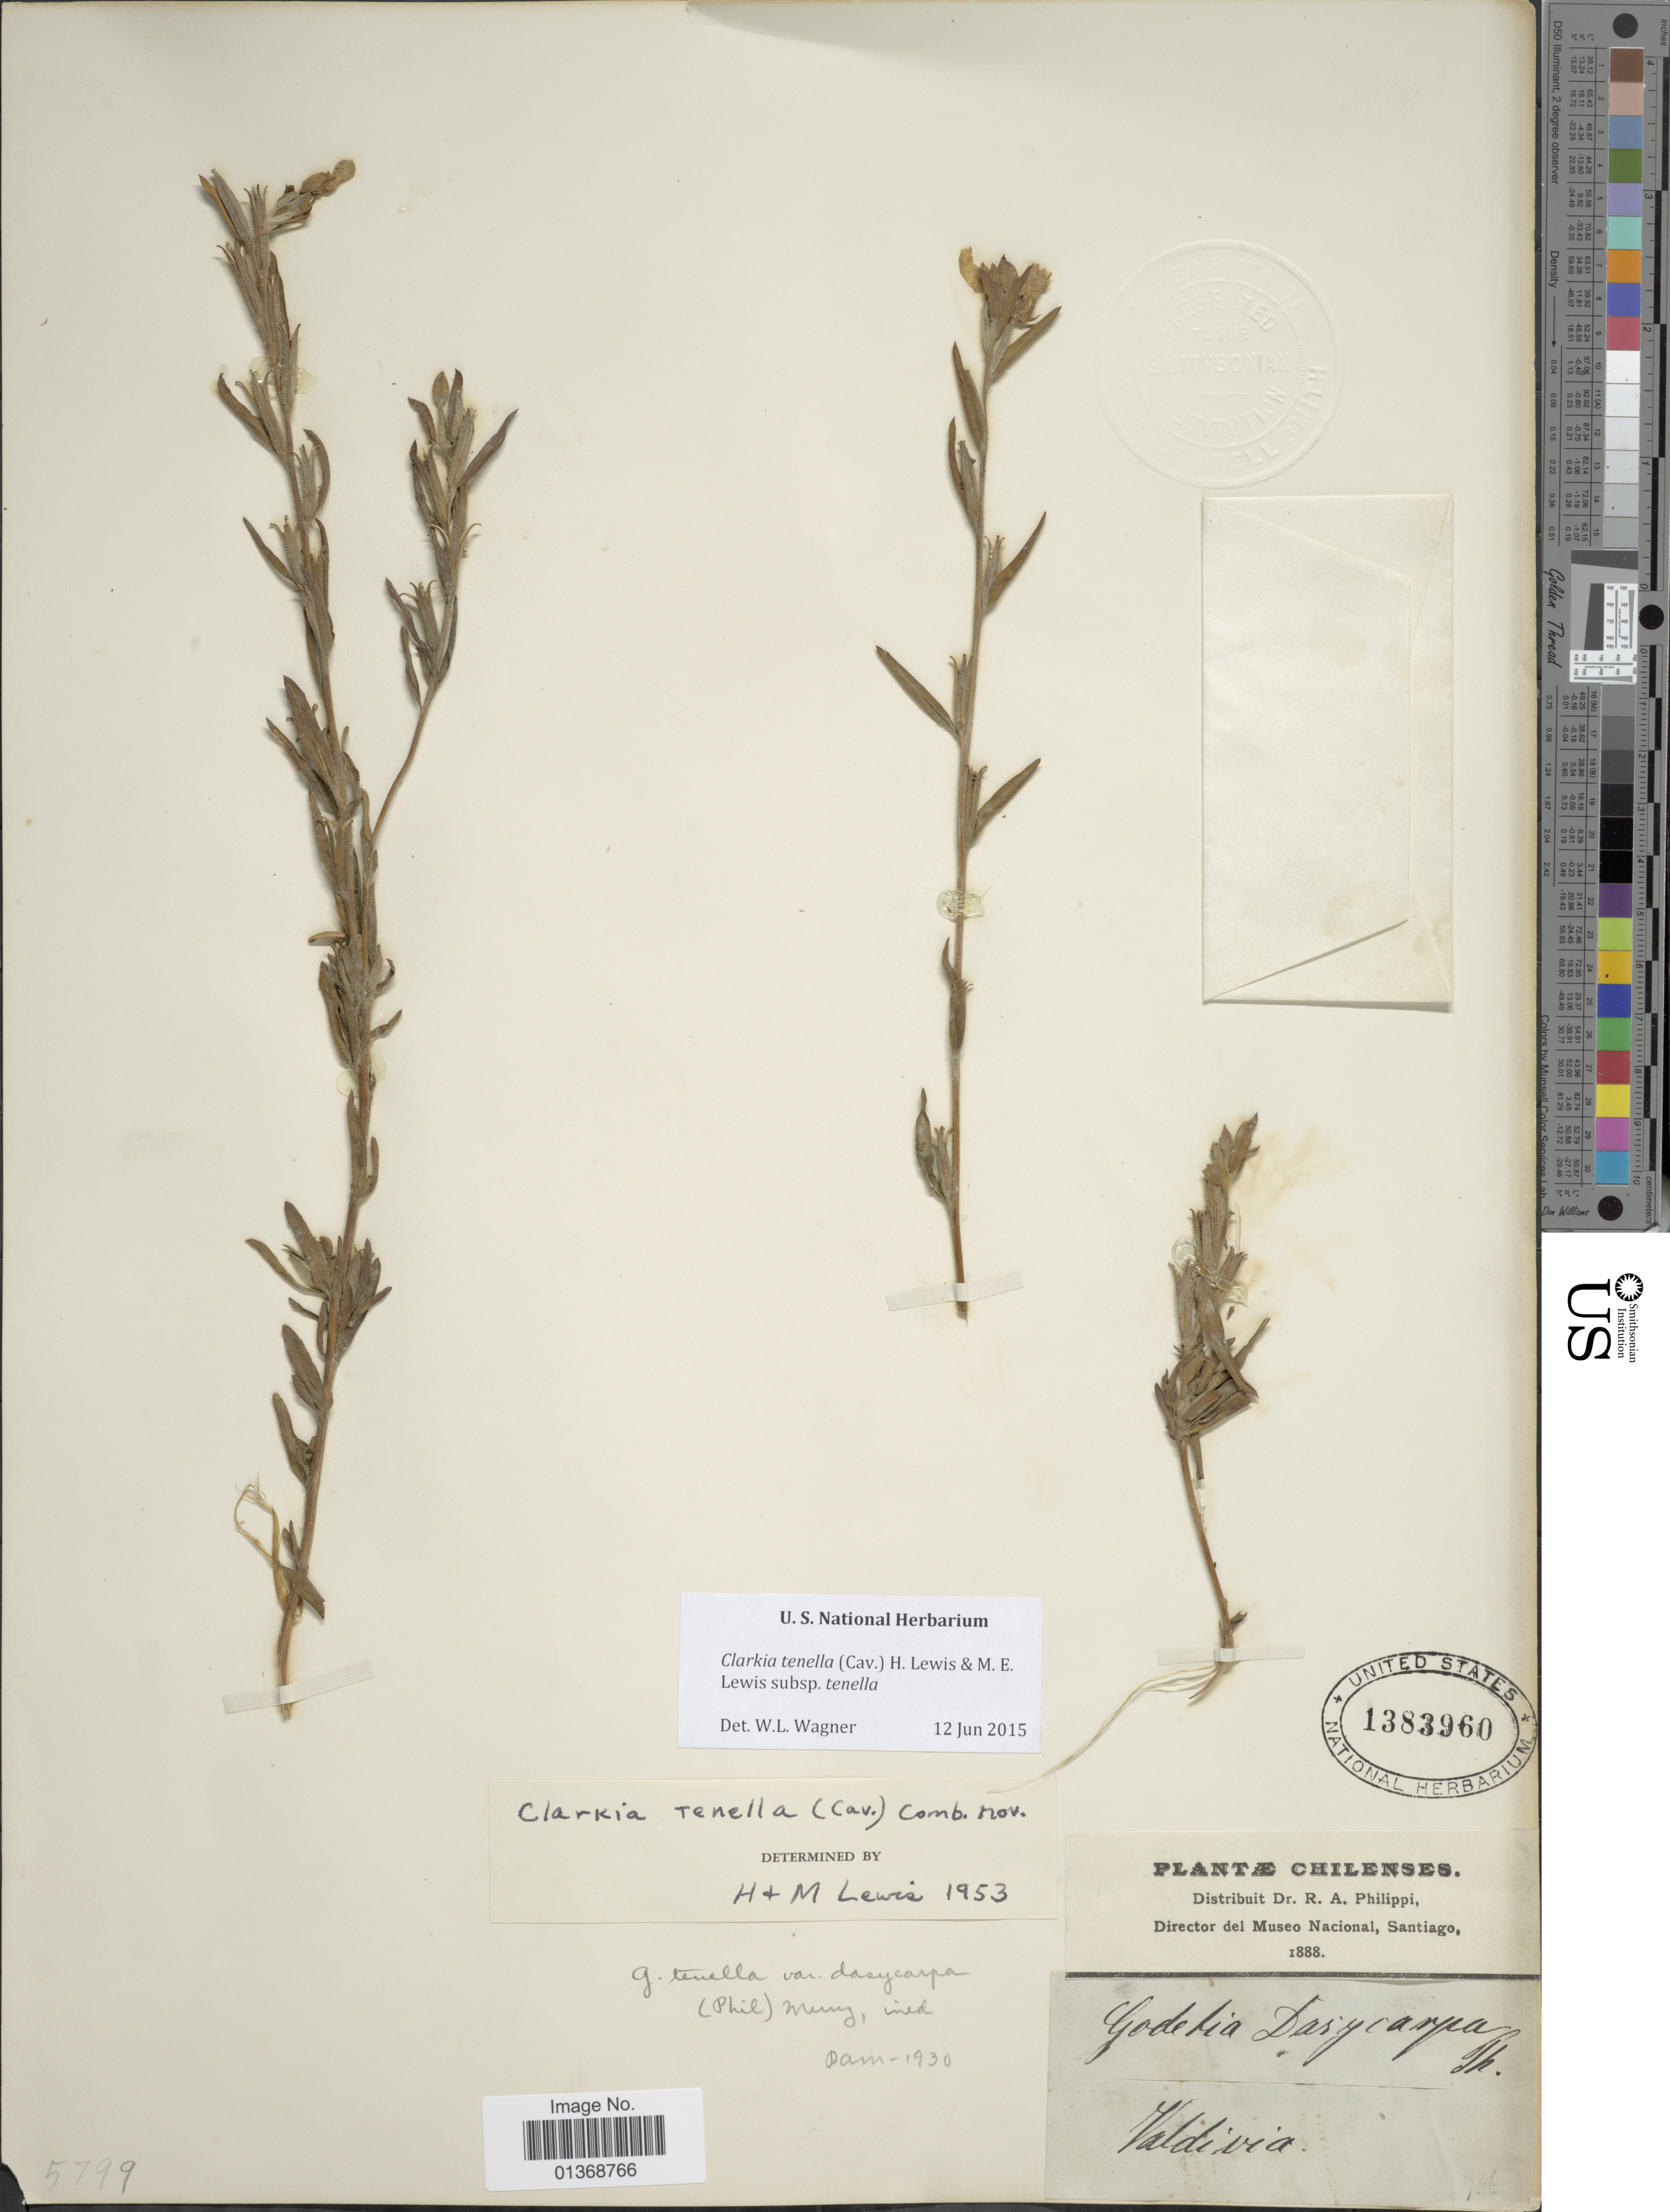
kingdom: Plantae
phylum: Tracheophyta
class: Magnoliopsida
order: Myrtales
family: Onagraceae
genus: Clarkia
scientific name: Clarkia tenella subsp. tenella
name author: (Cav.) F. H. Lewis & M.E. Lewis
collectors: R. A. Philippi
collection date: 1888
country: Chile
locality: Valdivia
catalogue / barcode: US 1383960